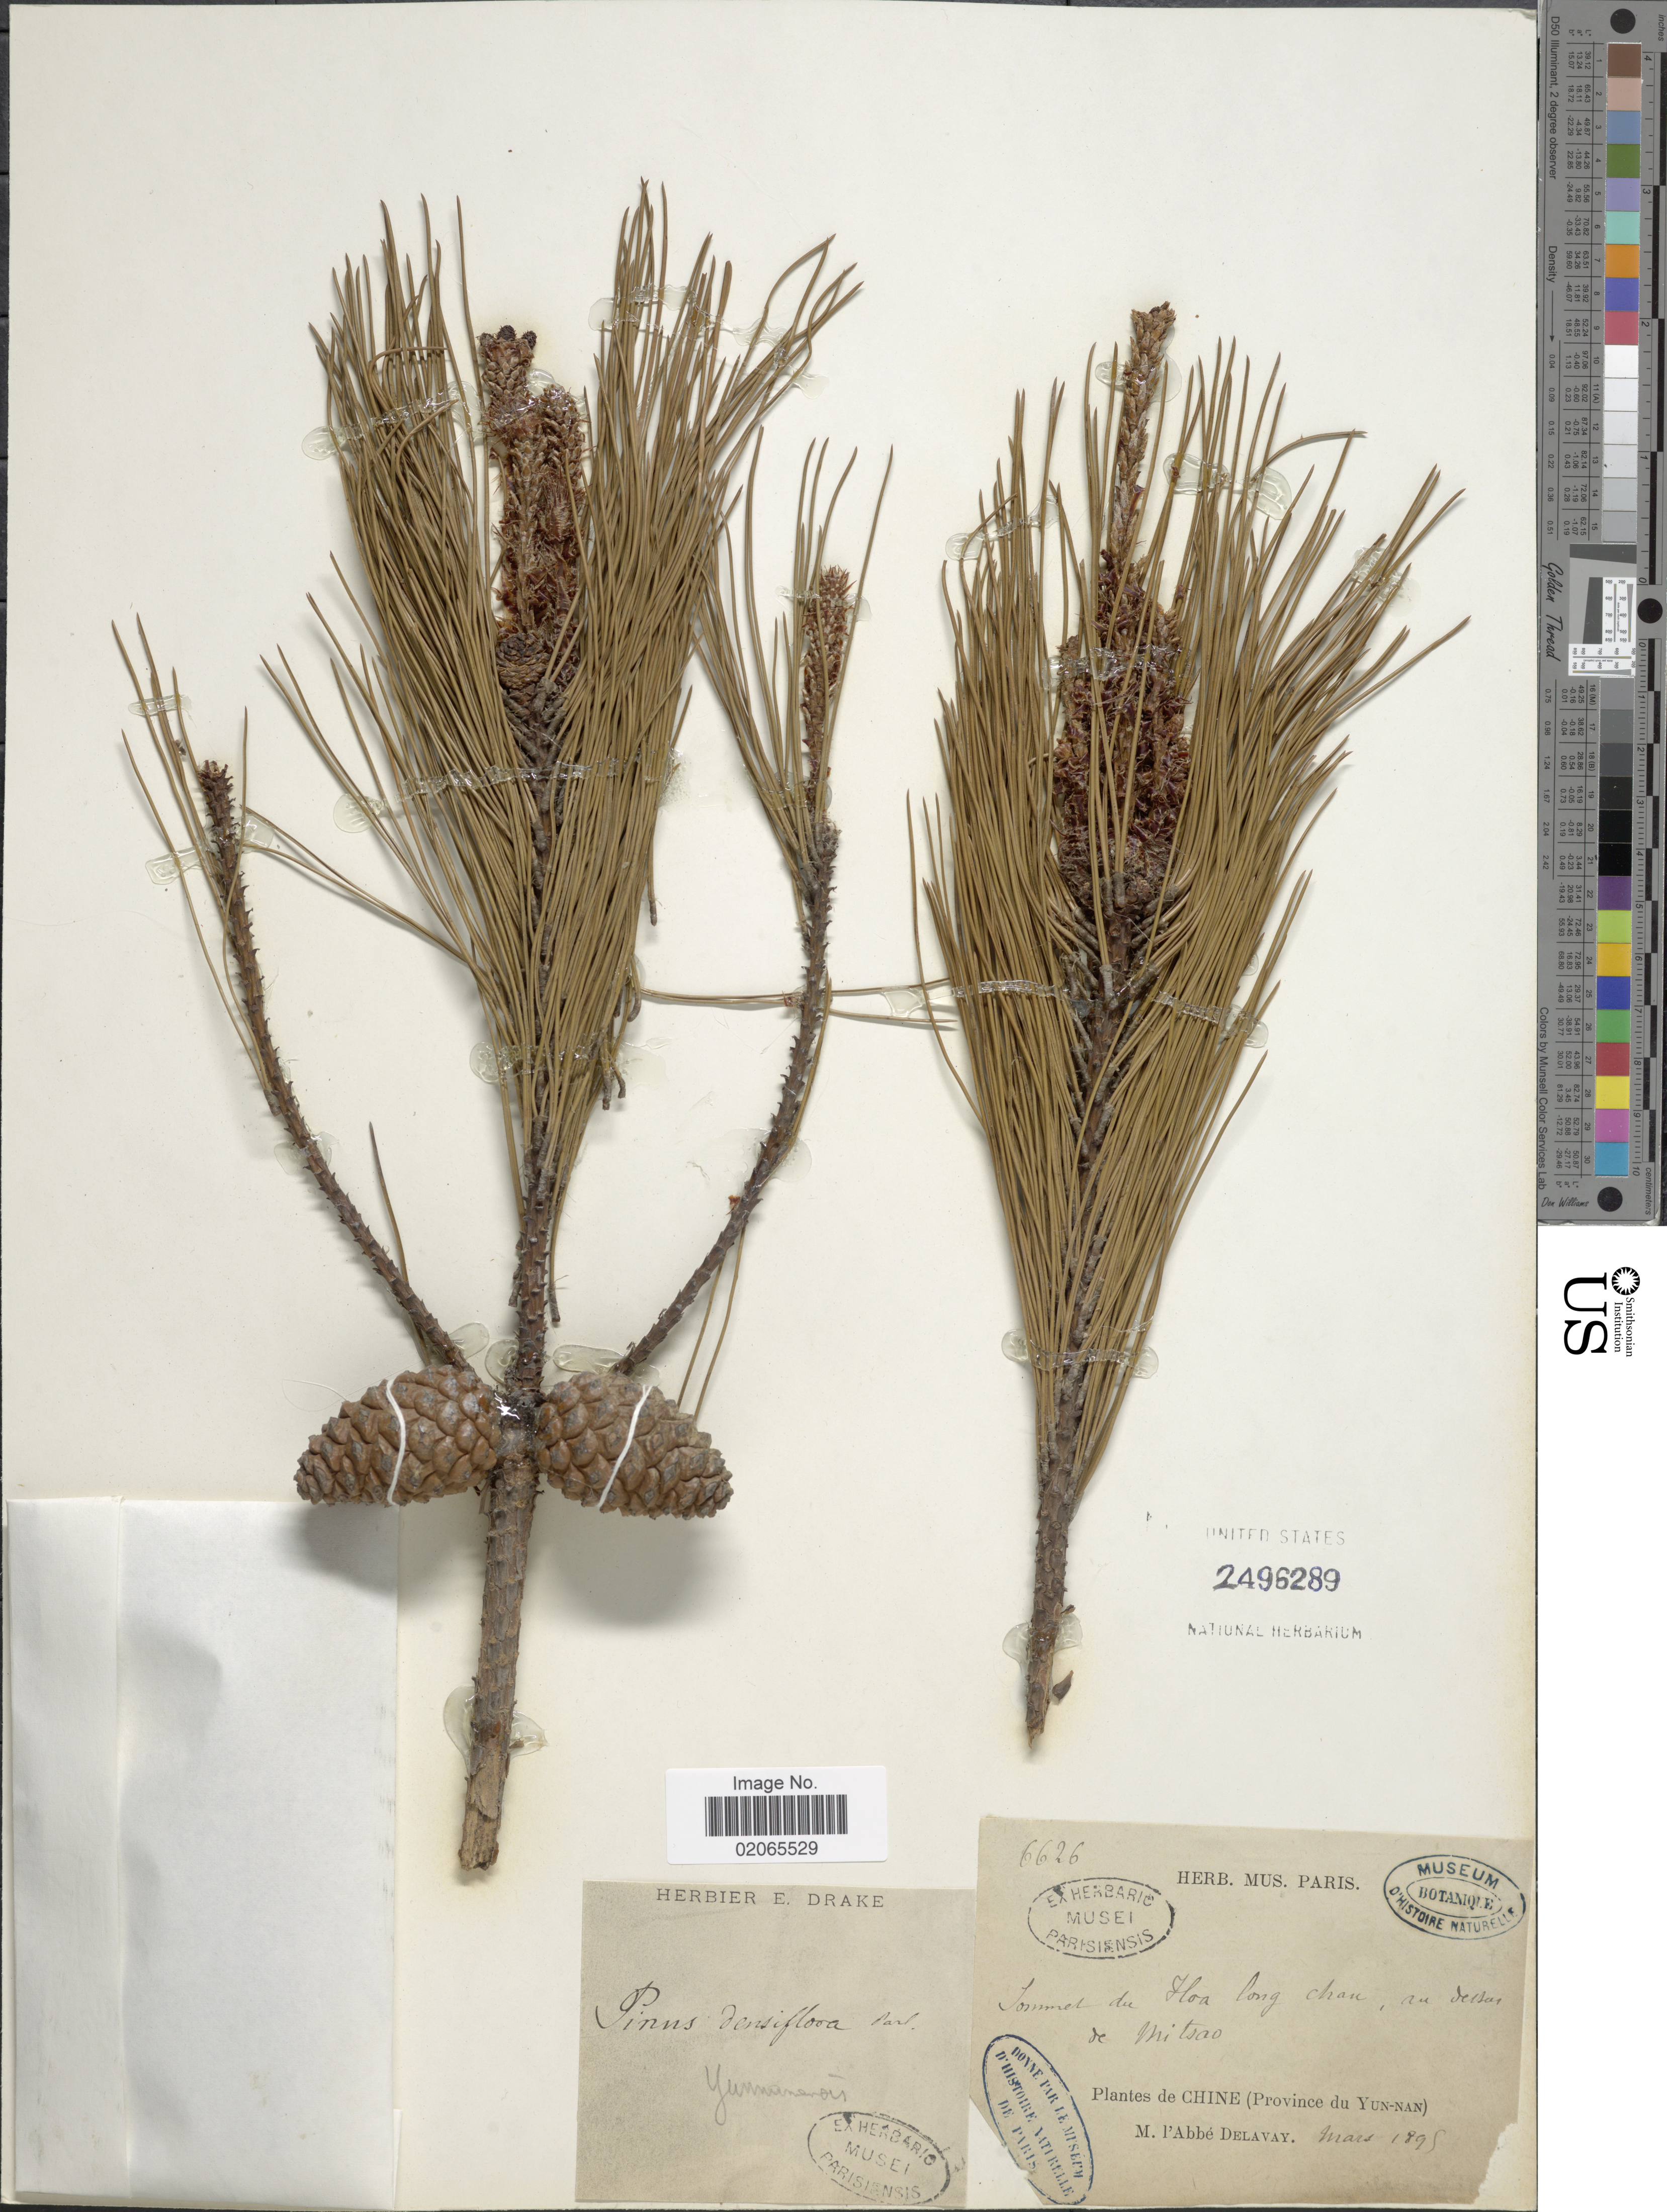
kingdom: Plantae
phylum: Tracheophyta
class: Pinopsida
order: Pinales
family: Pinaceae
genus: Pinus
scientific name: Pinus densiflora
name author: Siebold & Zucc.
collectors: P. Delavay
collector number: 6626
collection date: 1895-03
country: China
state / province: Yunnan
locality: Sommet de Hoa long chan, au desson de Mitsao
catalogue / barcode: US 2496289